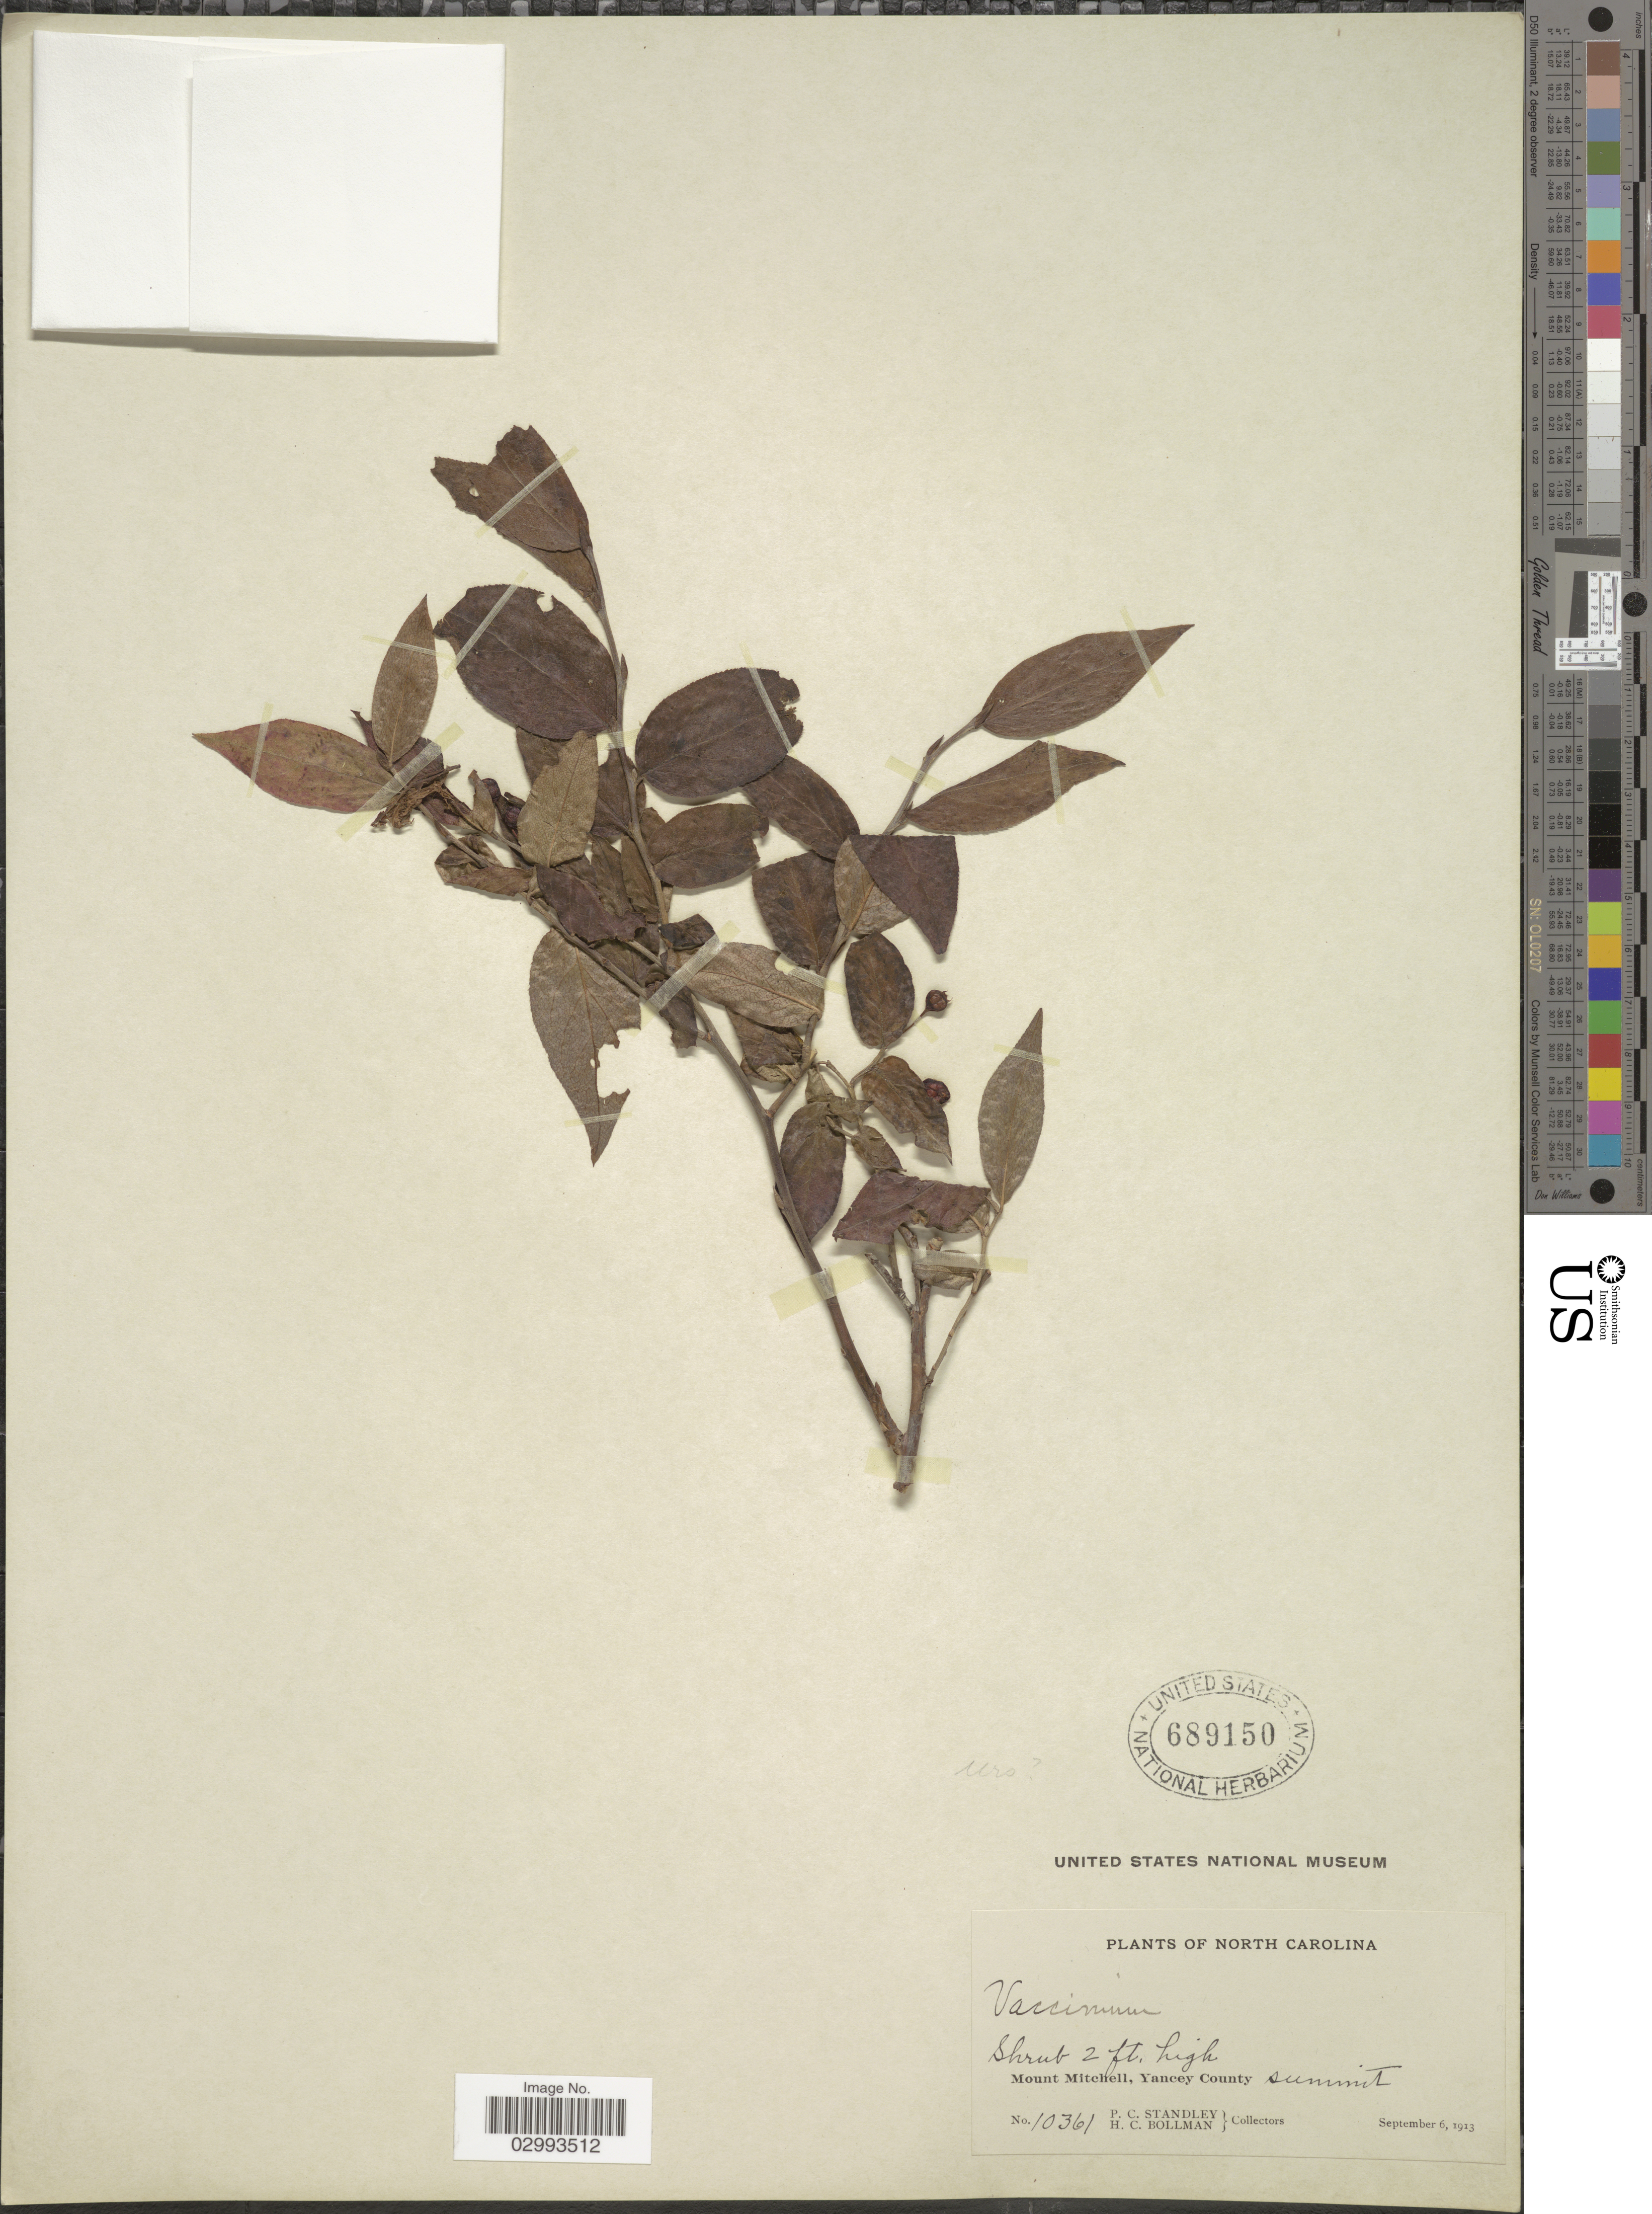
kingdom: Plantae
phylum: Tracheophyta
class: Magnoliopsida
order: Ericales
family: Ericaceae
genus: Hugeria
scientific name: Hugeria erythrocarpa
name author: (Michx.) Small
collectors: P. C. Standley & H. C. Bollman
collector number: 10361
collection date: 1913-09-06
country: United States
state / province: North Carolina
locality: Mount Mitchell, Yancey County summit.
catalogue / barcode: US 689150